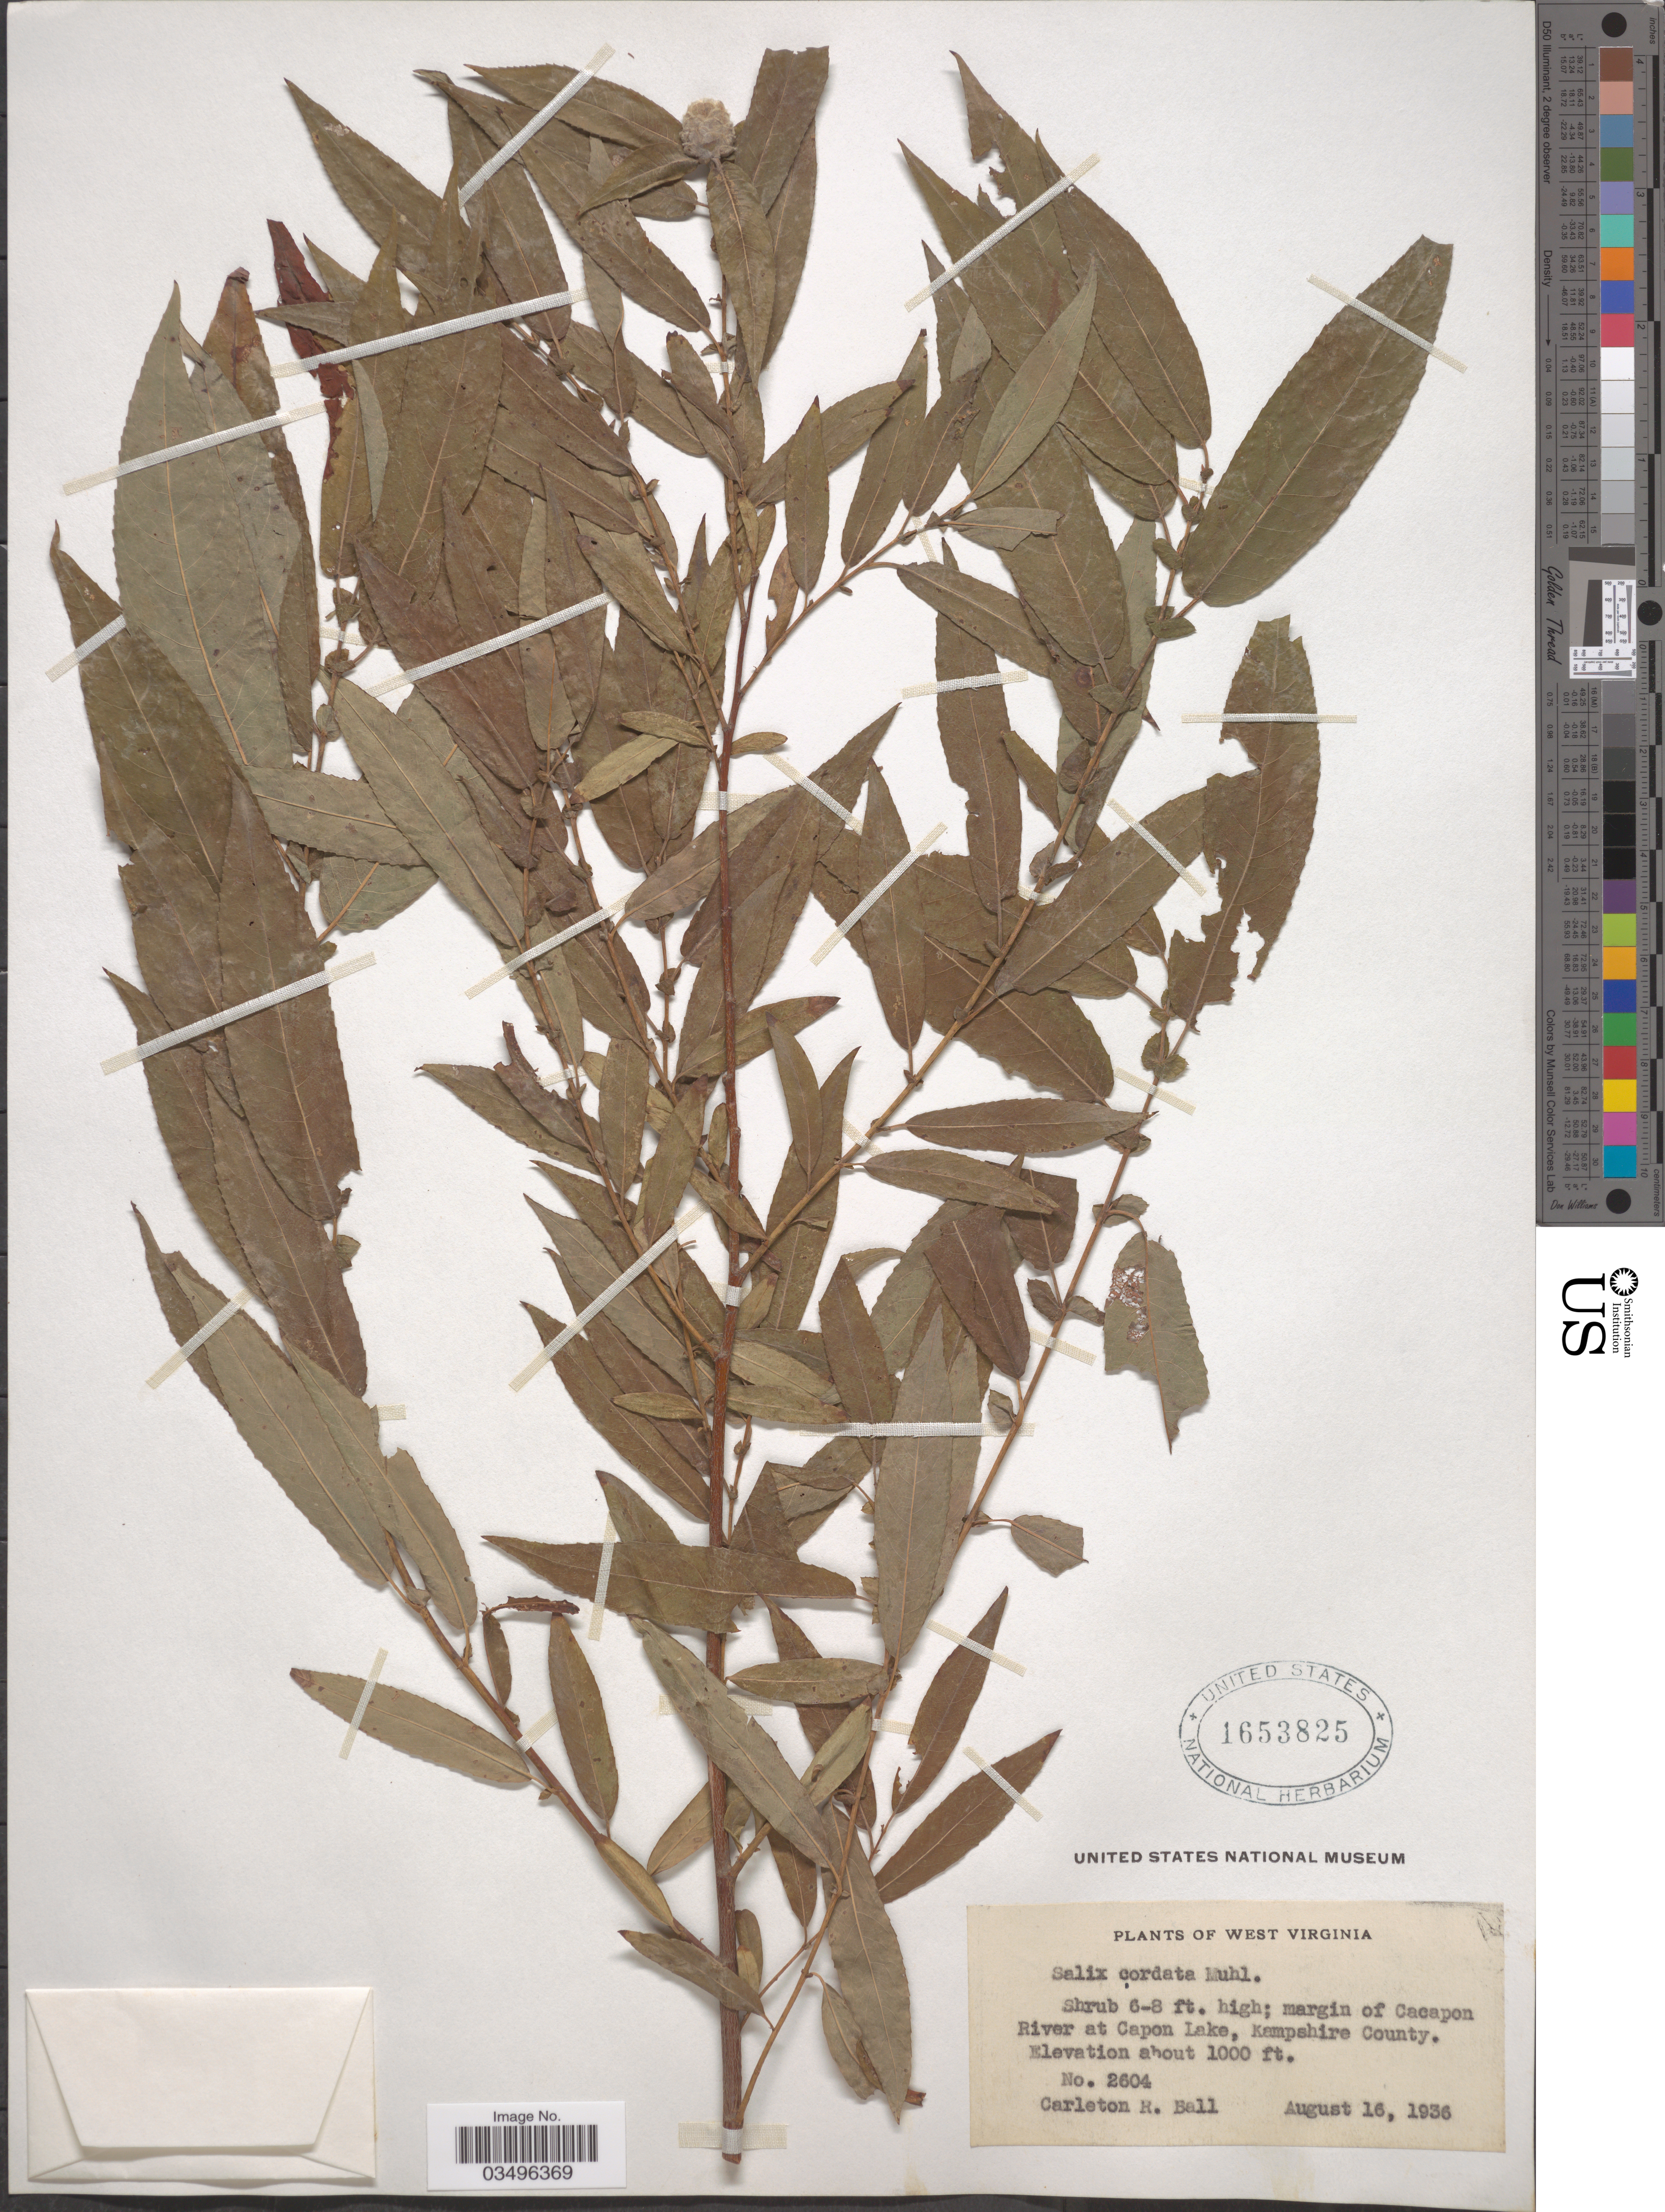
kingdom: Plantae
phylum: Tracheophyta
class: Magnoliopsida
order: Malpighiales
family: Salicaceae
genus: Salix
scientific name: Salix cordata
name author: Michx.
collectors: C. R. Ball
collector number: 2604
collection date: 1936-08-16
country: United States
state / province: West Virginia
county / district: Hampshire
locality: Margin of Cacapon River at Capon Lake, Kampshire County.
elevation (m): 305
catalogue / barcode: US 1653825